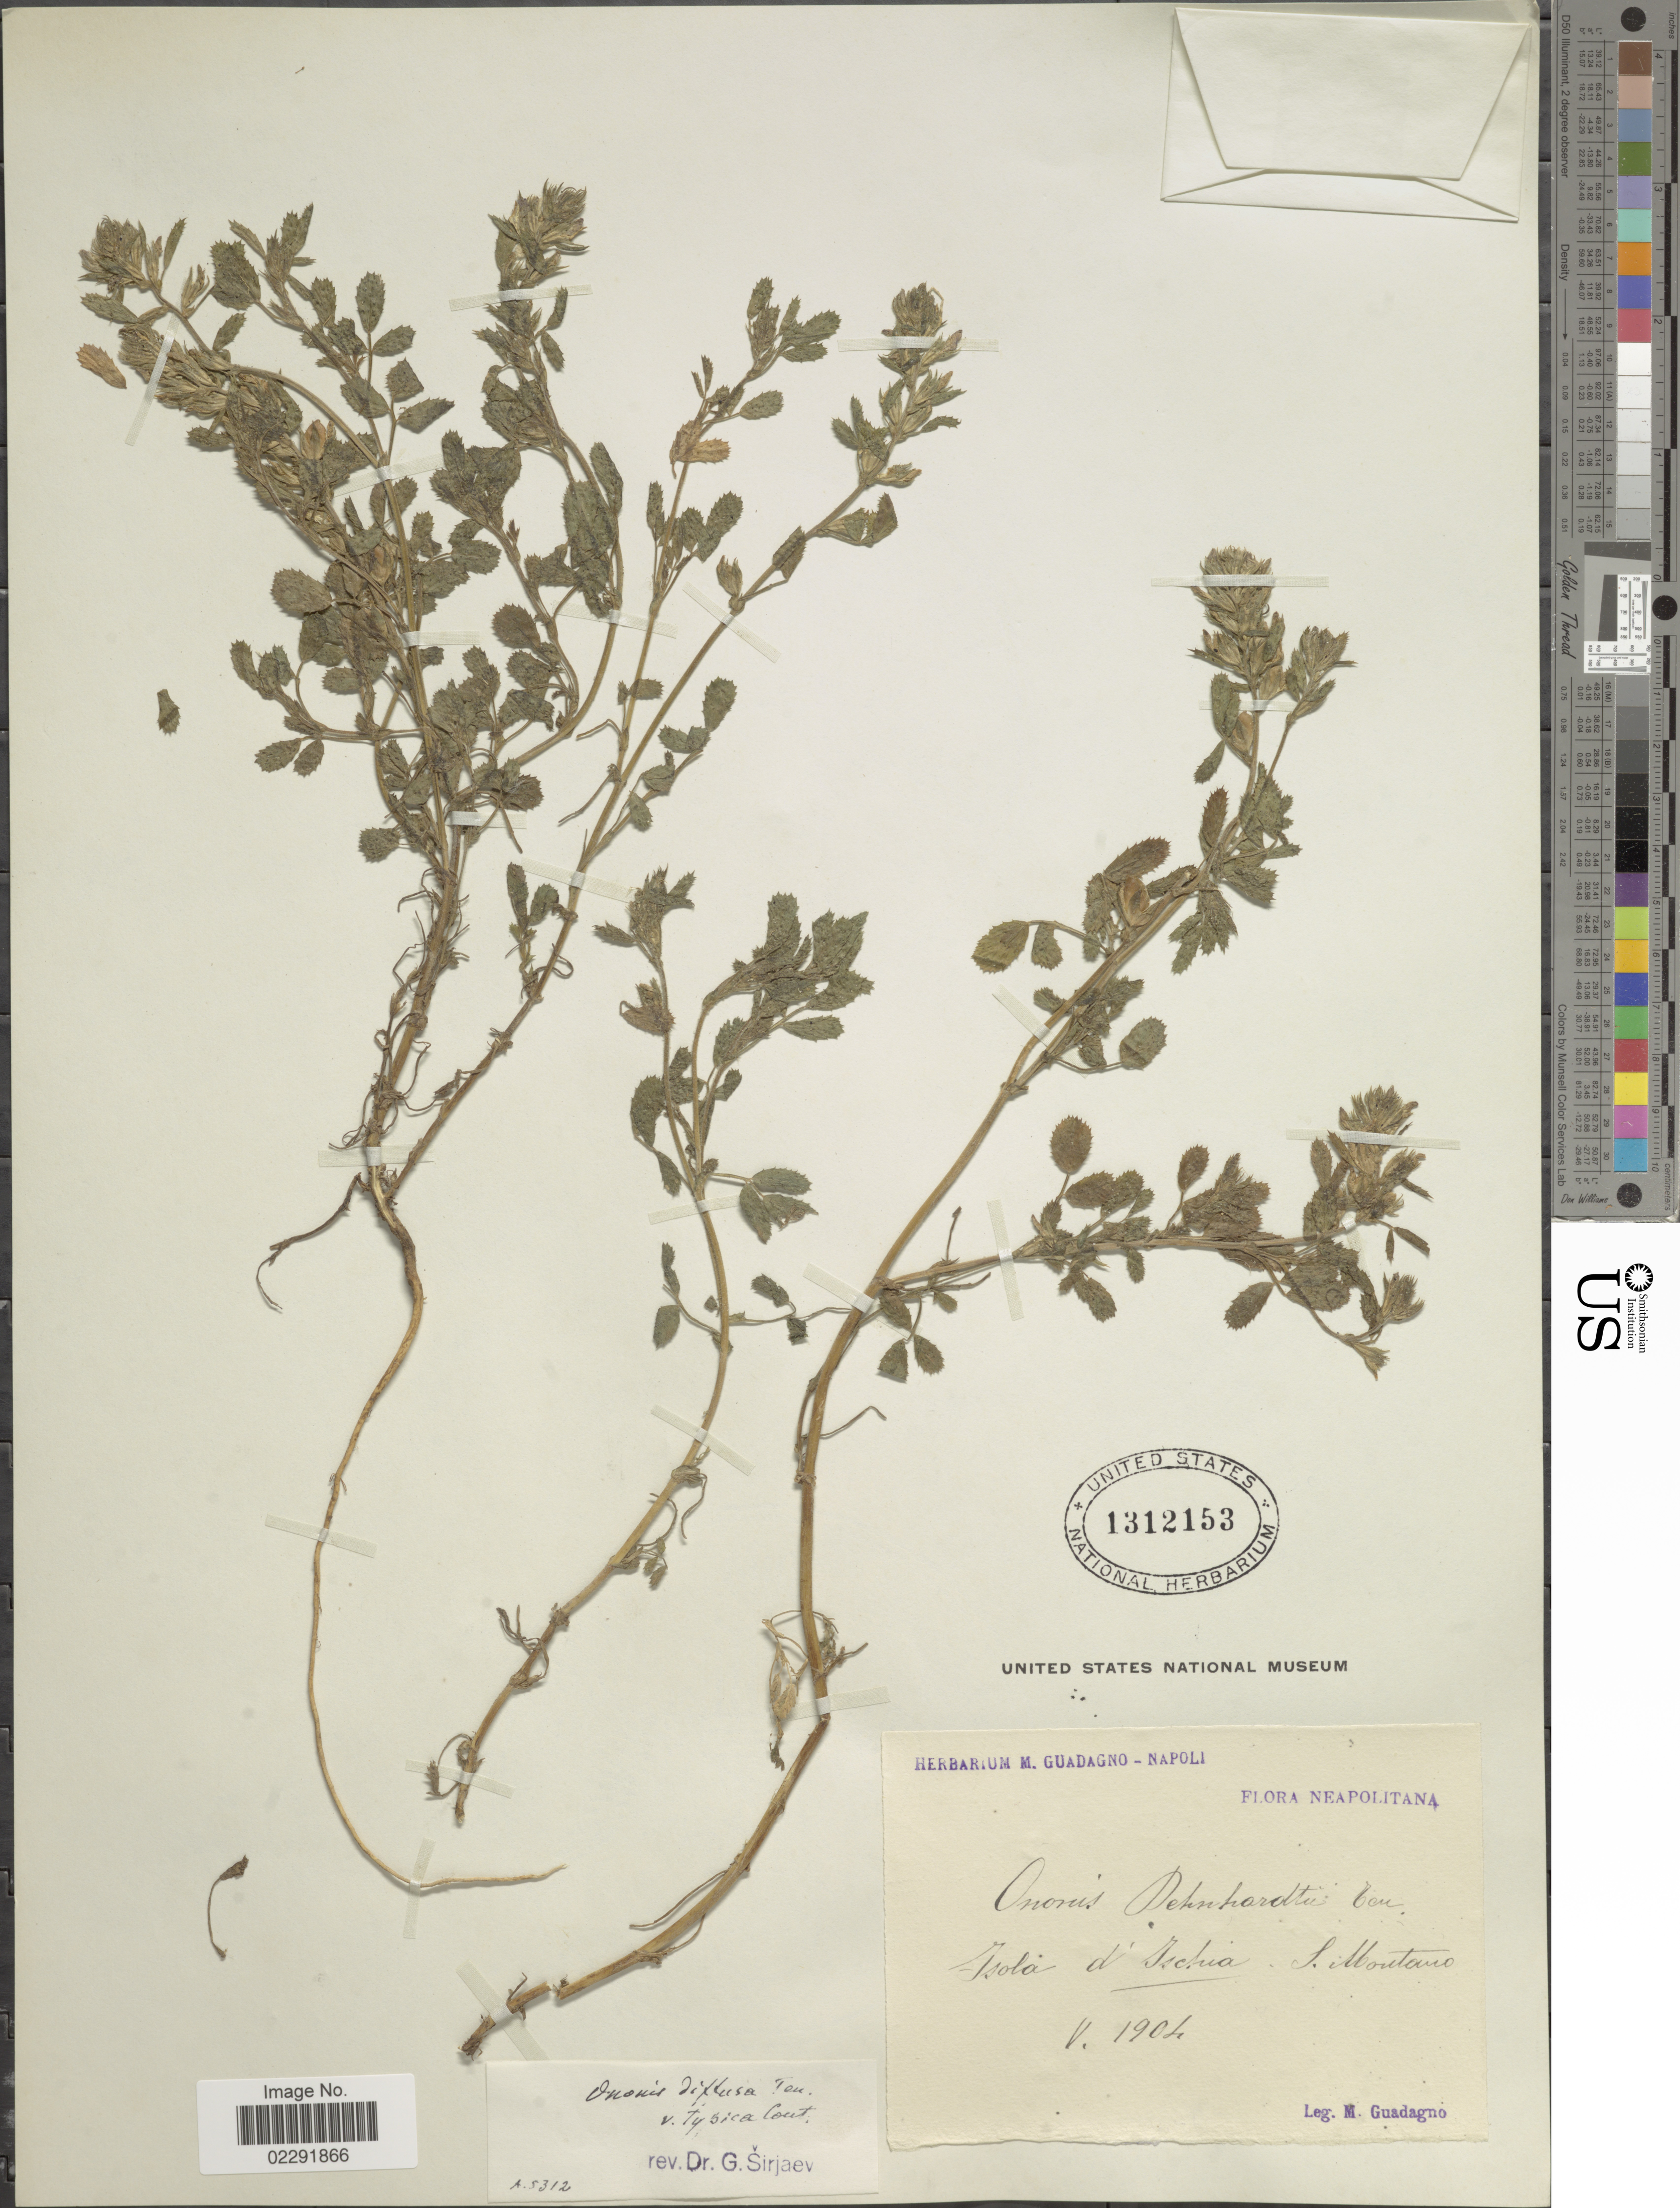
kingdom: Plantae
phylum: Tracheophyta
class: Magnoliopsida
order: Fabales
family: Fabaceae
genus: Ononis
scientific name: Ononis diffusa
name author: Ten.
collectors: M. Guadagno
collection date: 1904-05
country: Italy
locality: Isola d'Ischia, S. Montano, Neapolitana.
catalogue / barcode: US 1312153